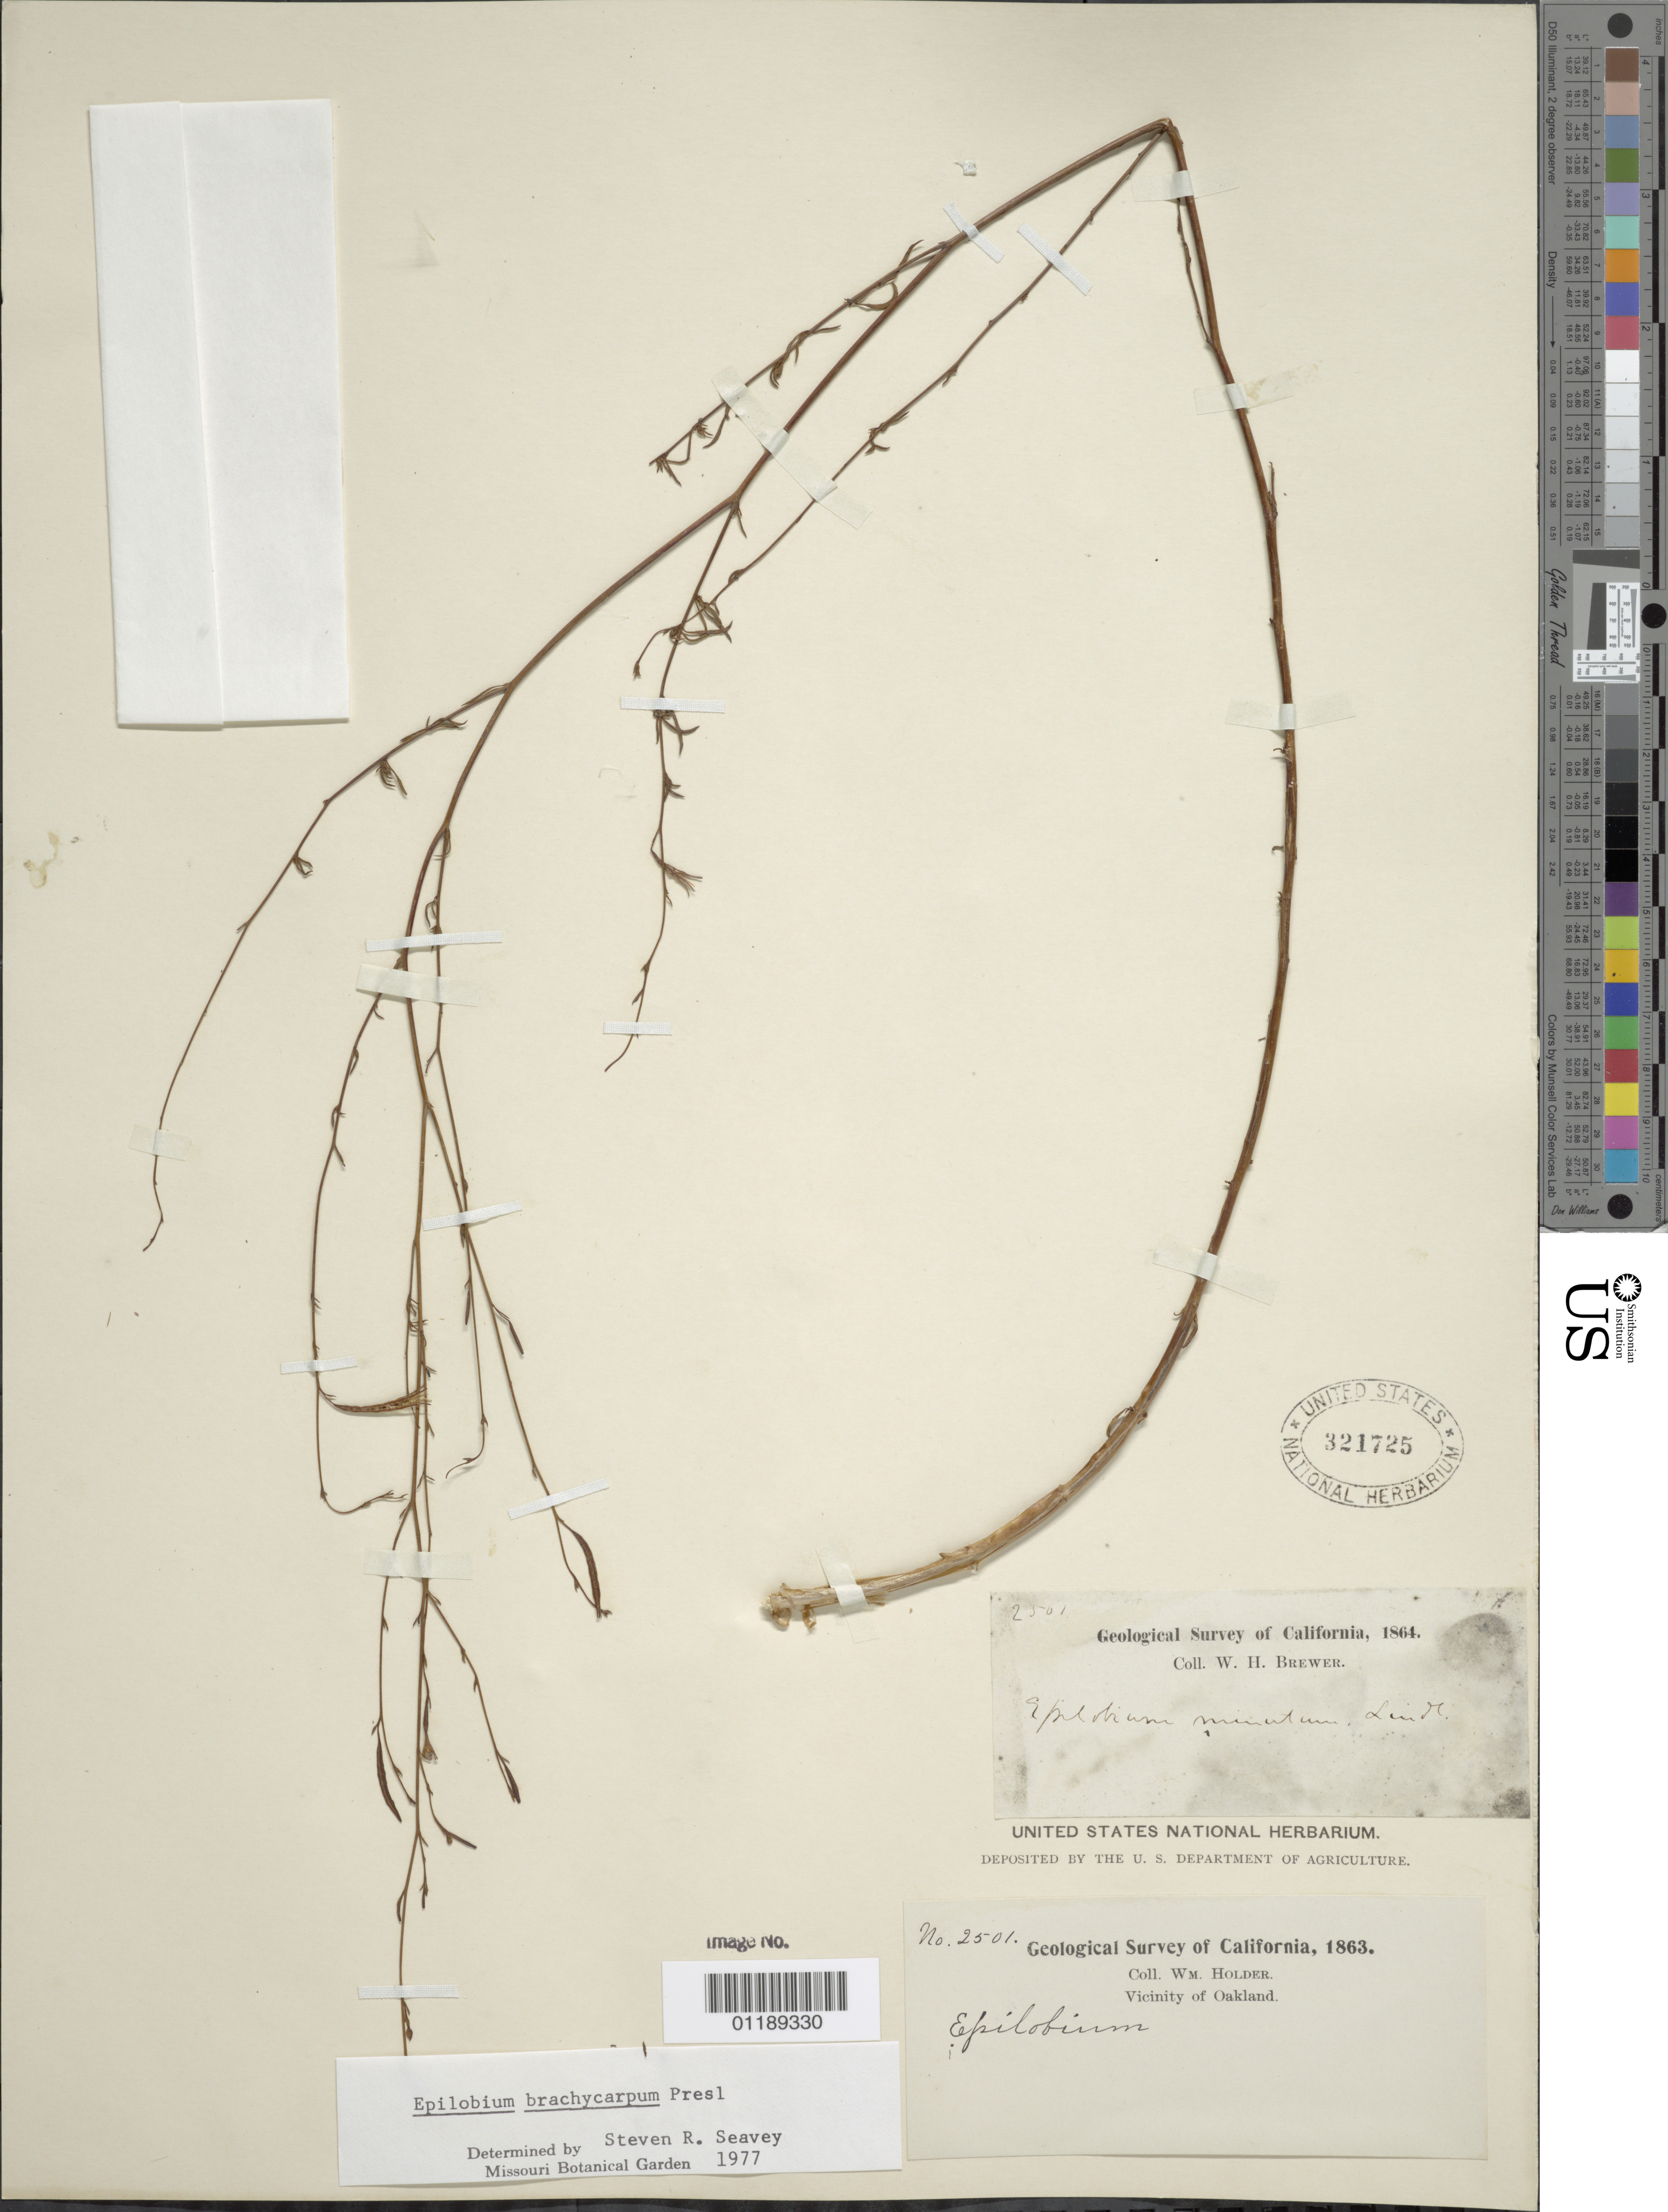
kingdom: Plantae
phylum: Tracheophyta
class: Magnoliopsida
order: Myrtales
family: Onagraceae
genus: Epilobium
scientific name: Epilobium brachycarpum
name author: C. Presl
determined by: Seavey, S. R.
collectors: W. Holder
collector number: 2501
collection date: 1863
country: United States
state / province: California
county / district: Alameda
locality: Vicinity of Oakland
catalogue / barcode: US 321725